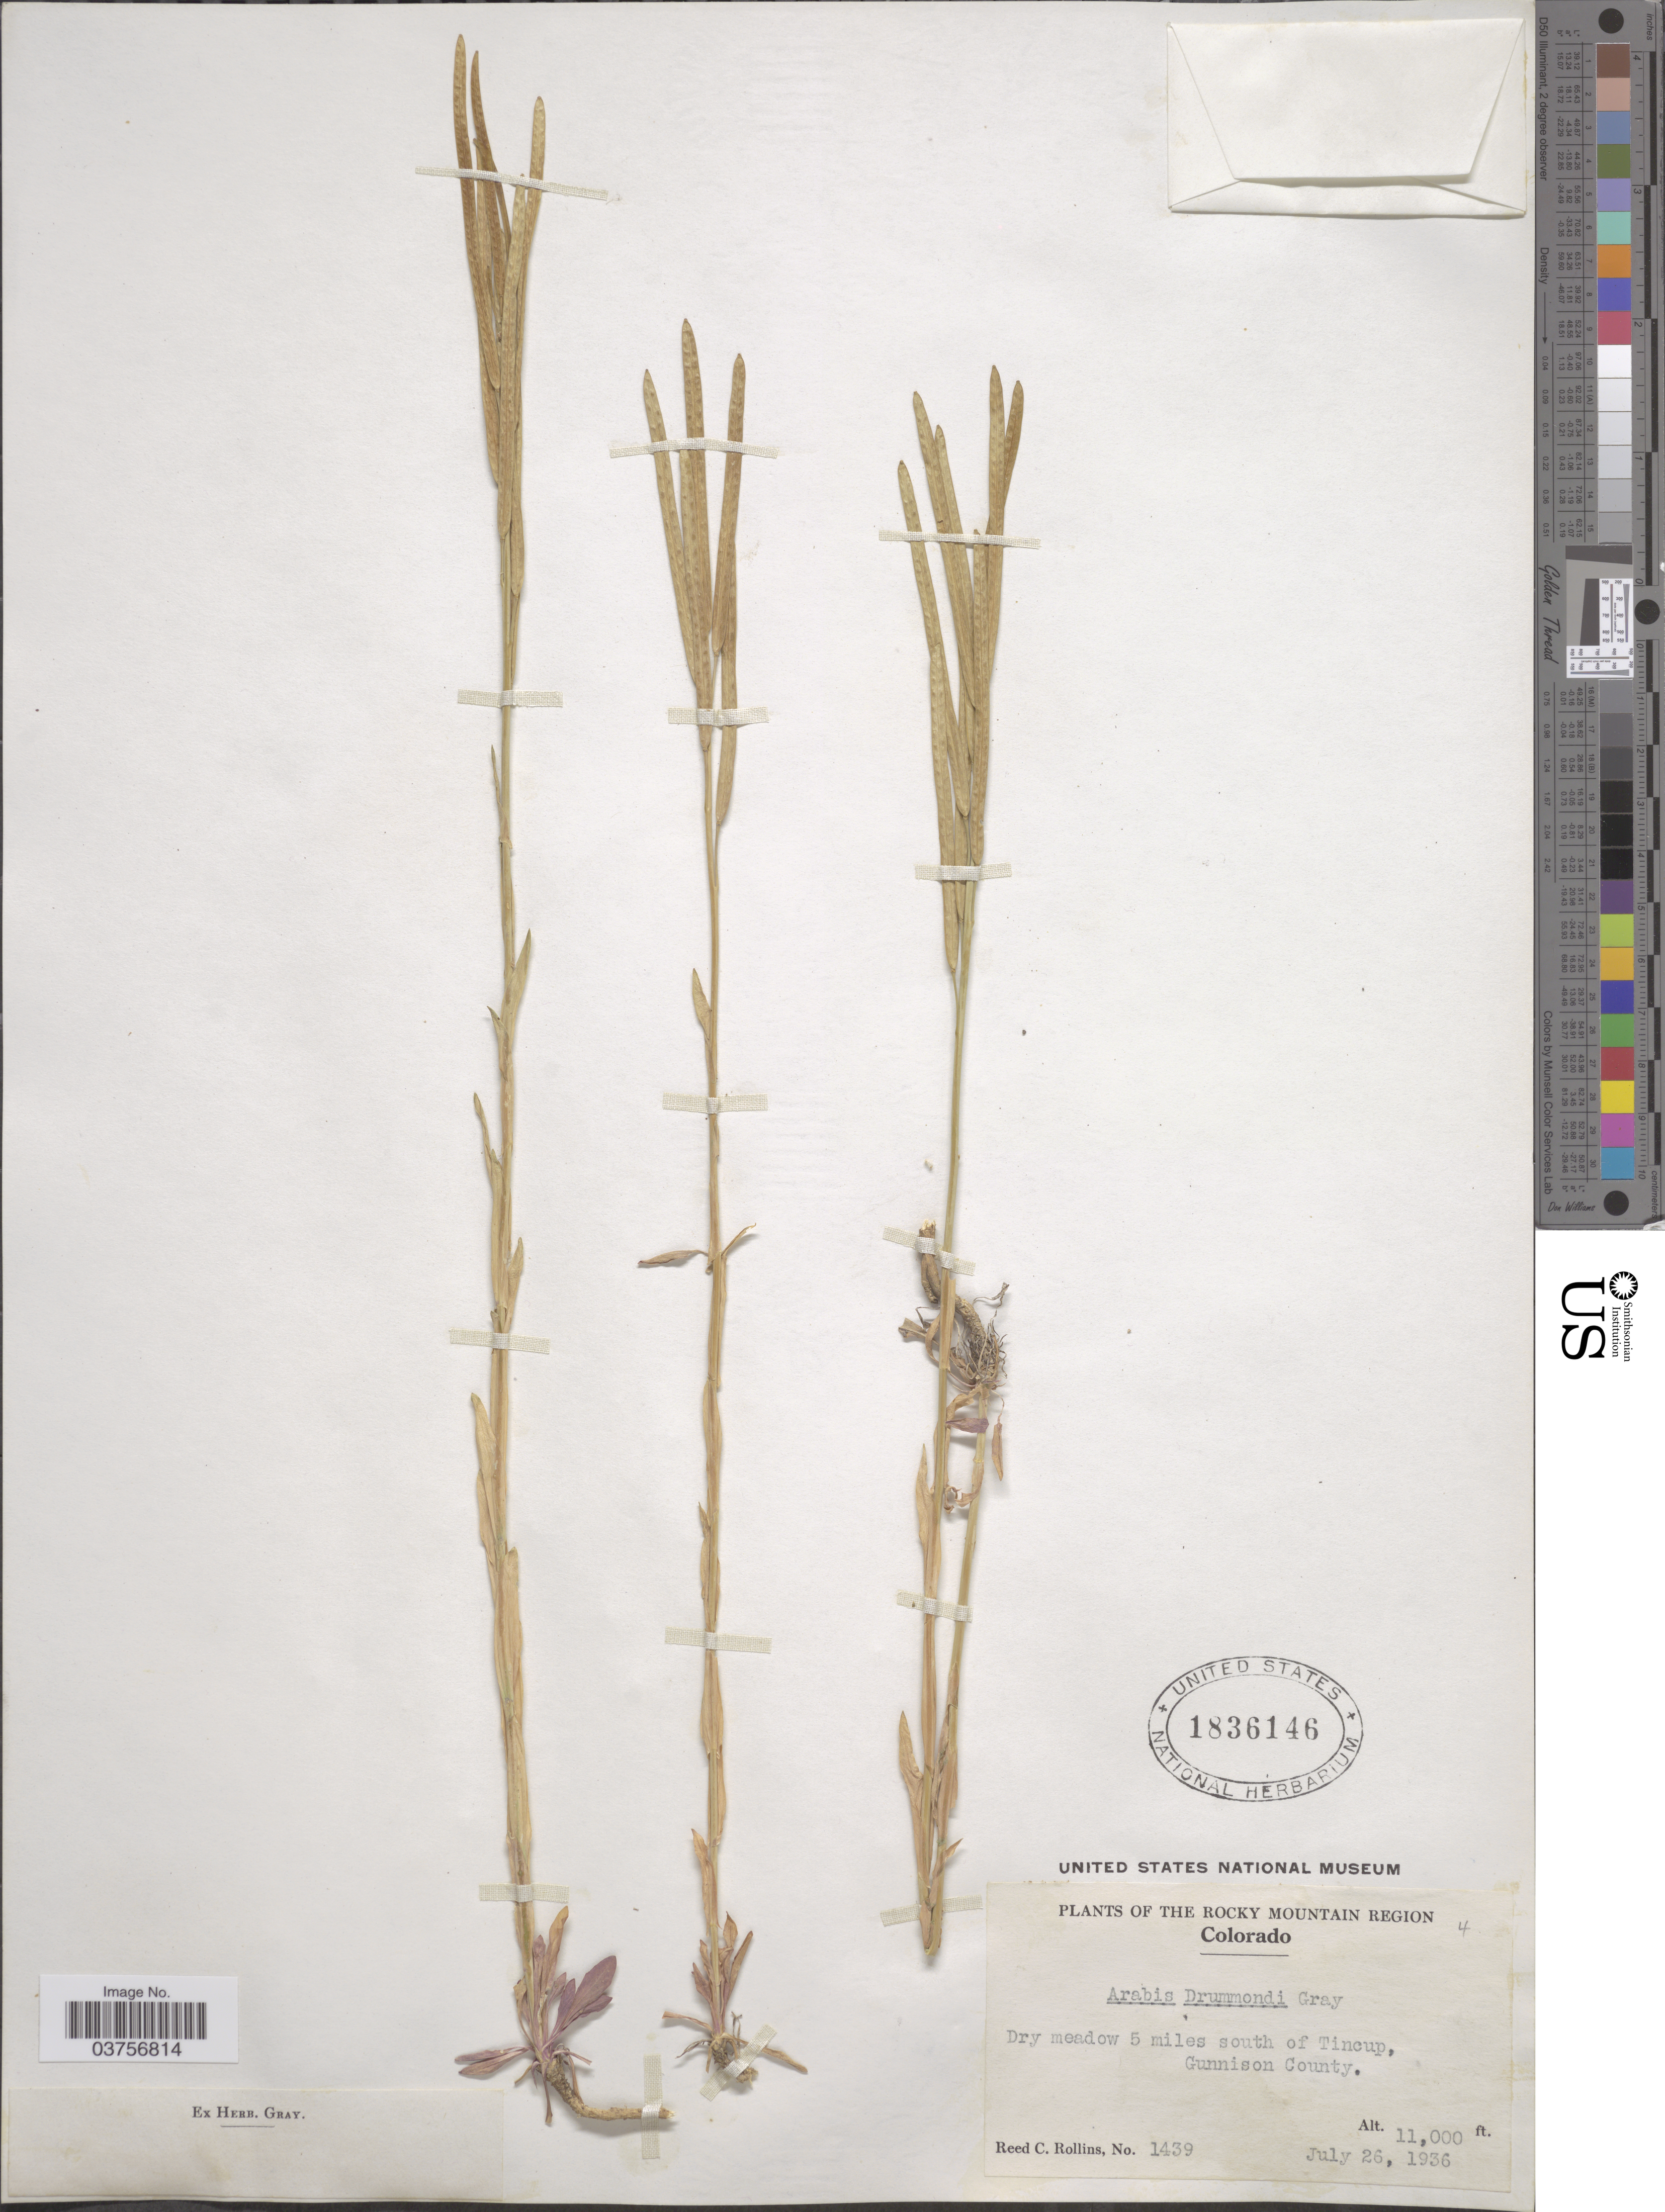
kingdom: Plantae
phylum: Tracheophyta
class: Magnoliopsida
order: Brassicales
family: Brassicaceae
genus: Arabis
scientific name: Arabis drummondii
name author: A. Gray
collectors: R. C. Rollins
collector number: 1439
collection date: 1936-07-26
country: United States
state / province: Colorado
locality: The Rocky Mountain Region. Dry meadow 5 miles south of Tincup, Gunnison County.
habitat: dry meadow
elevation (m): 3353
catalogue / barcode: US 1836146